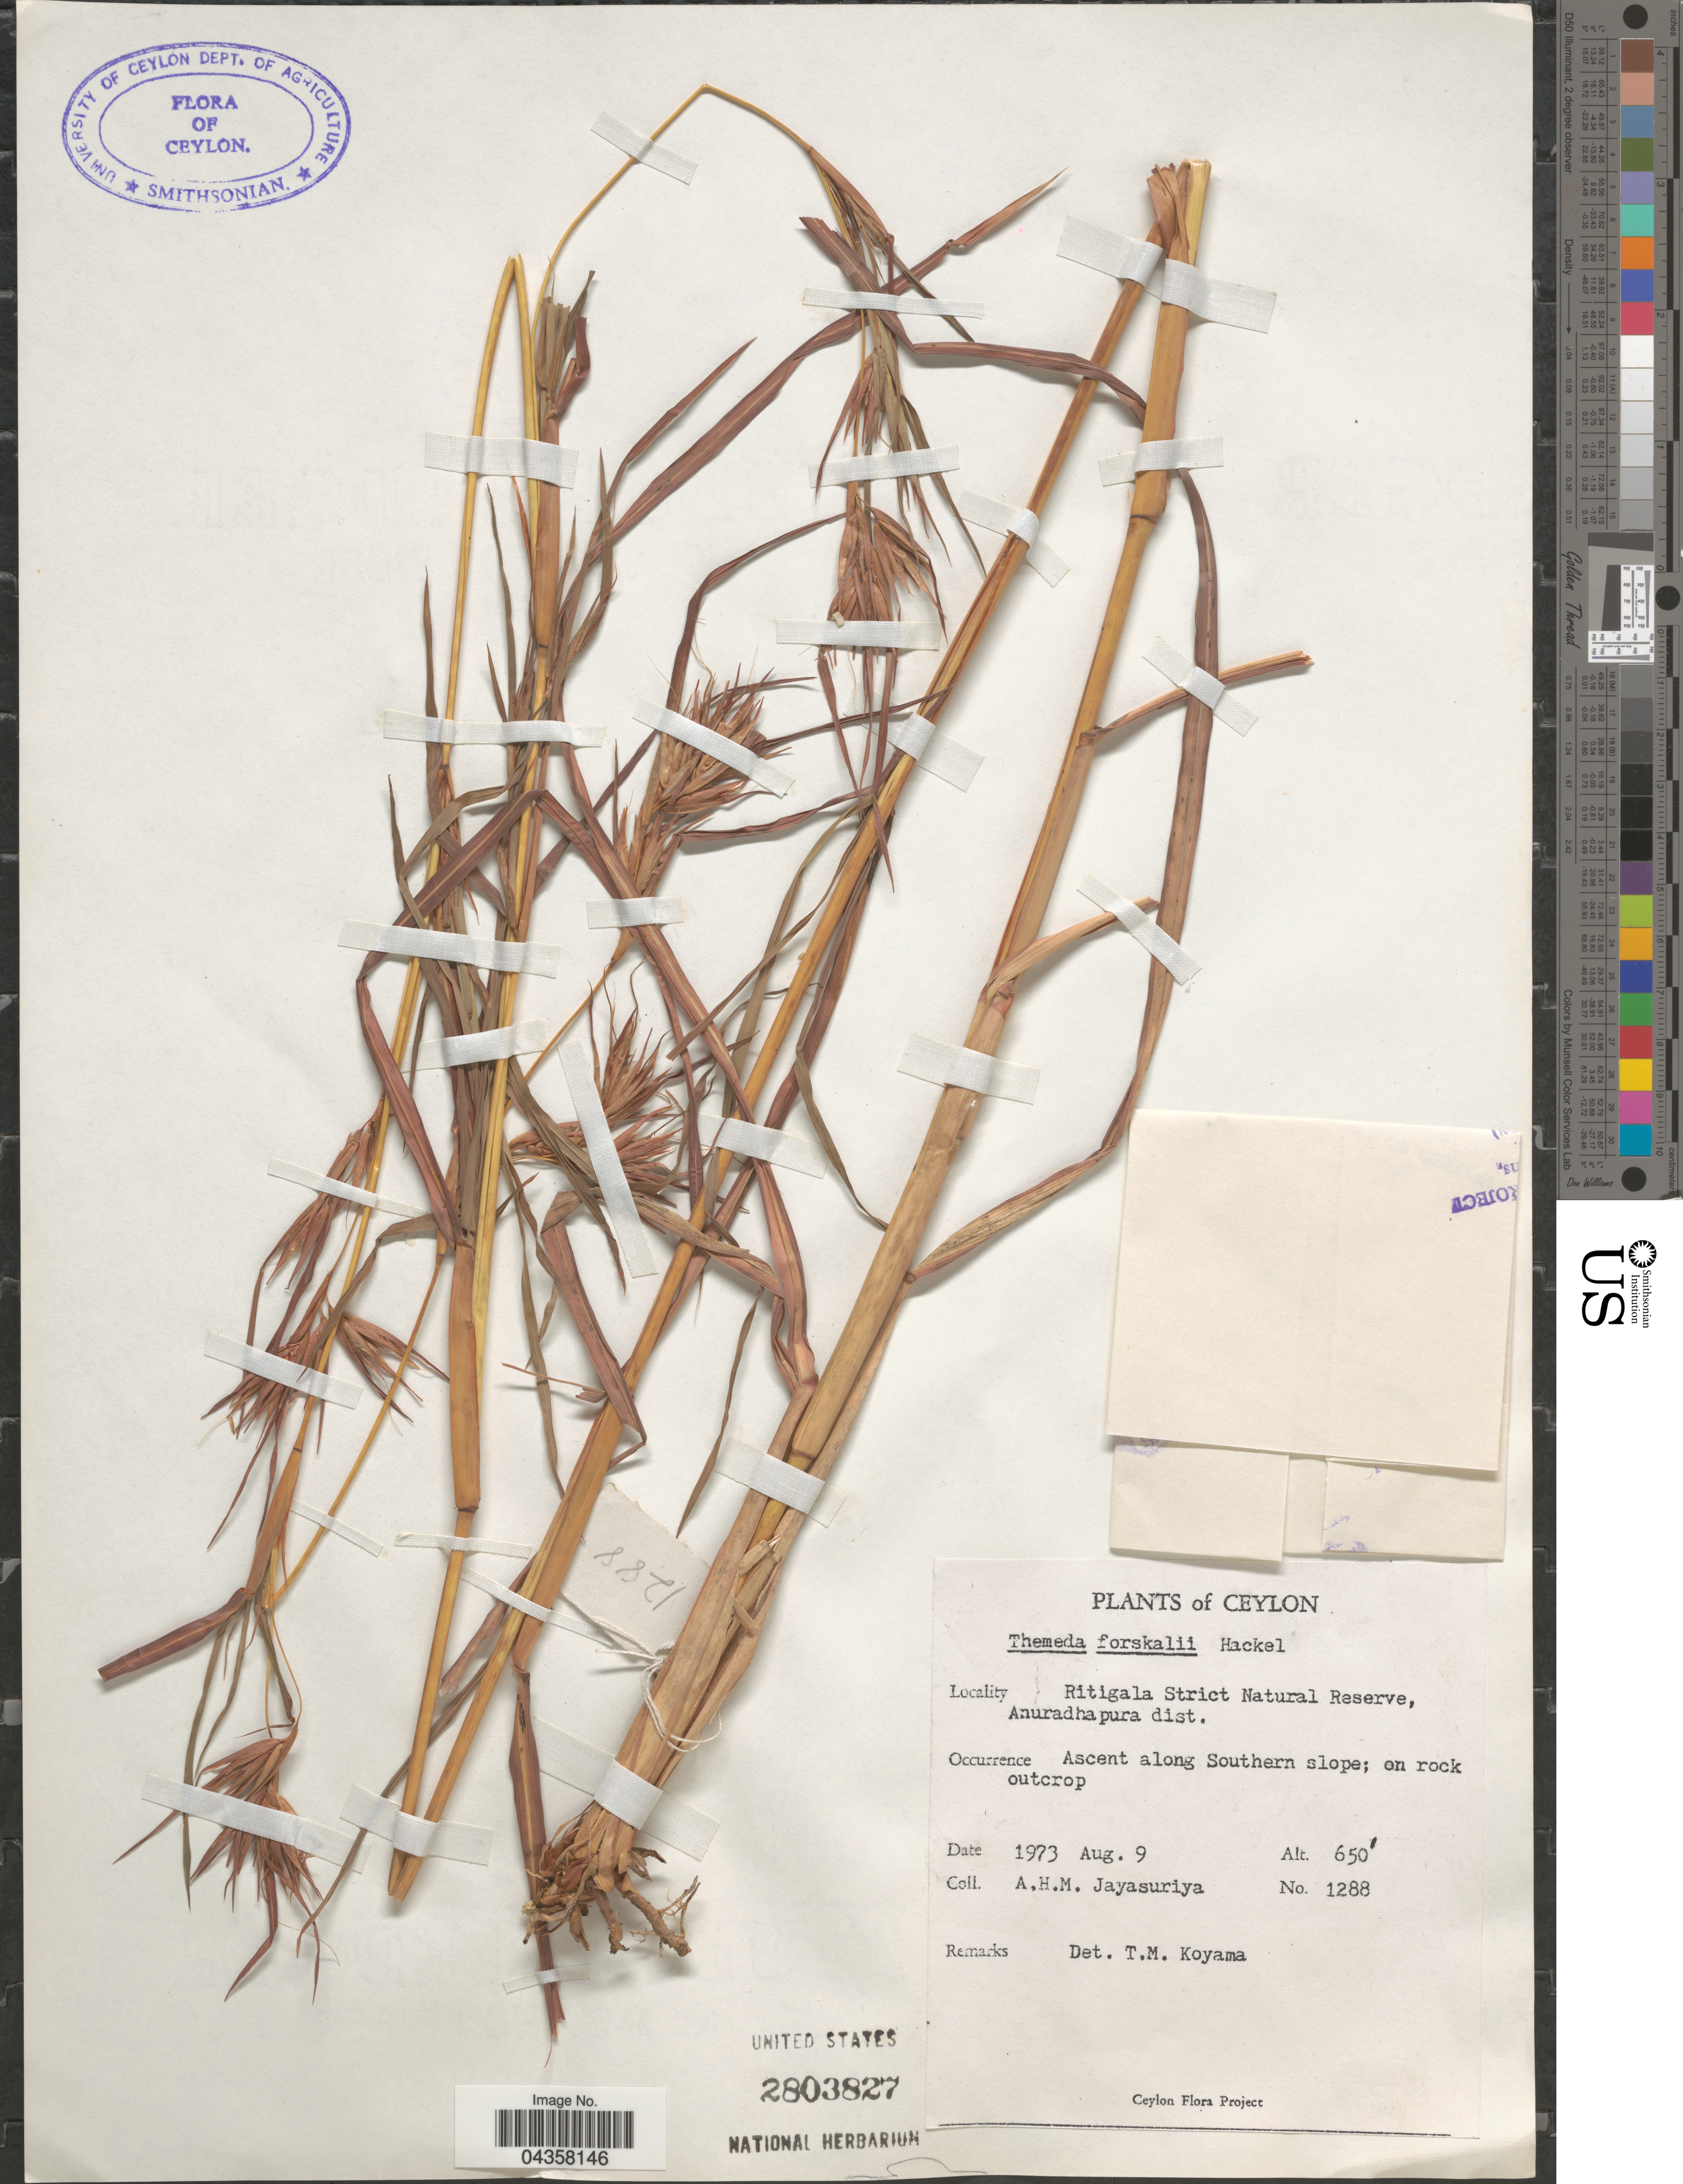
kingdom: Plantae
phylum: Tracheophyta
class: Liliopsida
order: Poales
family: Poaceae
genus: Themeda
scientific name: Themeda cymbaria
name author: Hack.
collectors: A. H. Jayasuriya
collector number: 1288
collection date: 1973-08-09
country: Sri Lanka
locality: Ceylon. Ritigala Strict Natural Reserve, Anuradhapura dist. Ascent along Southern slope.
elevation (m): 198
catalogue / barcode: US 2803827